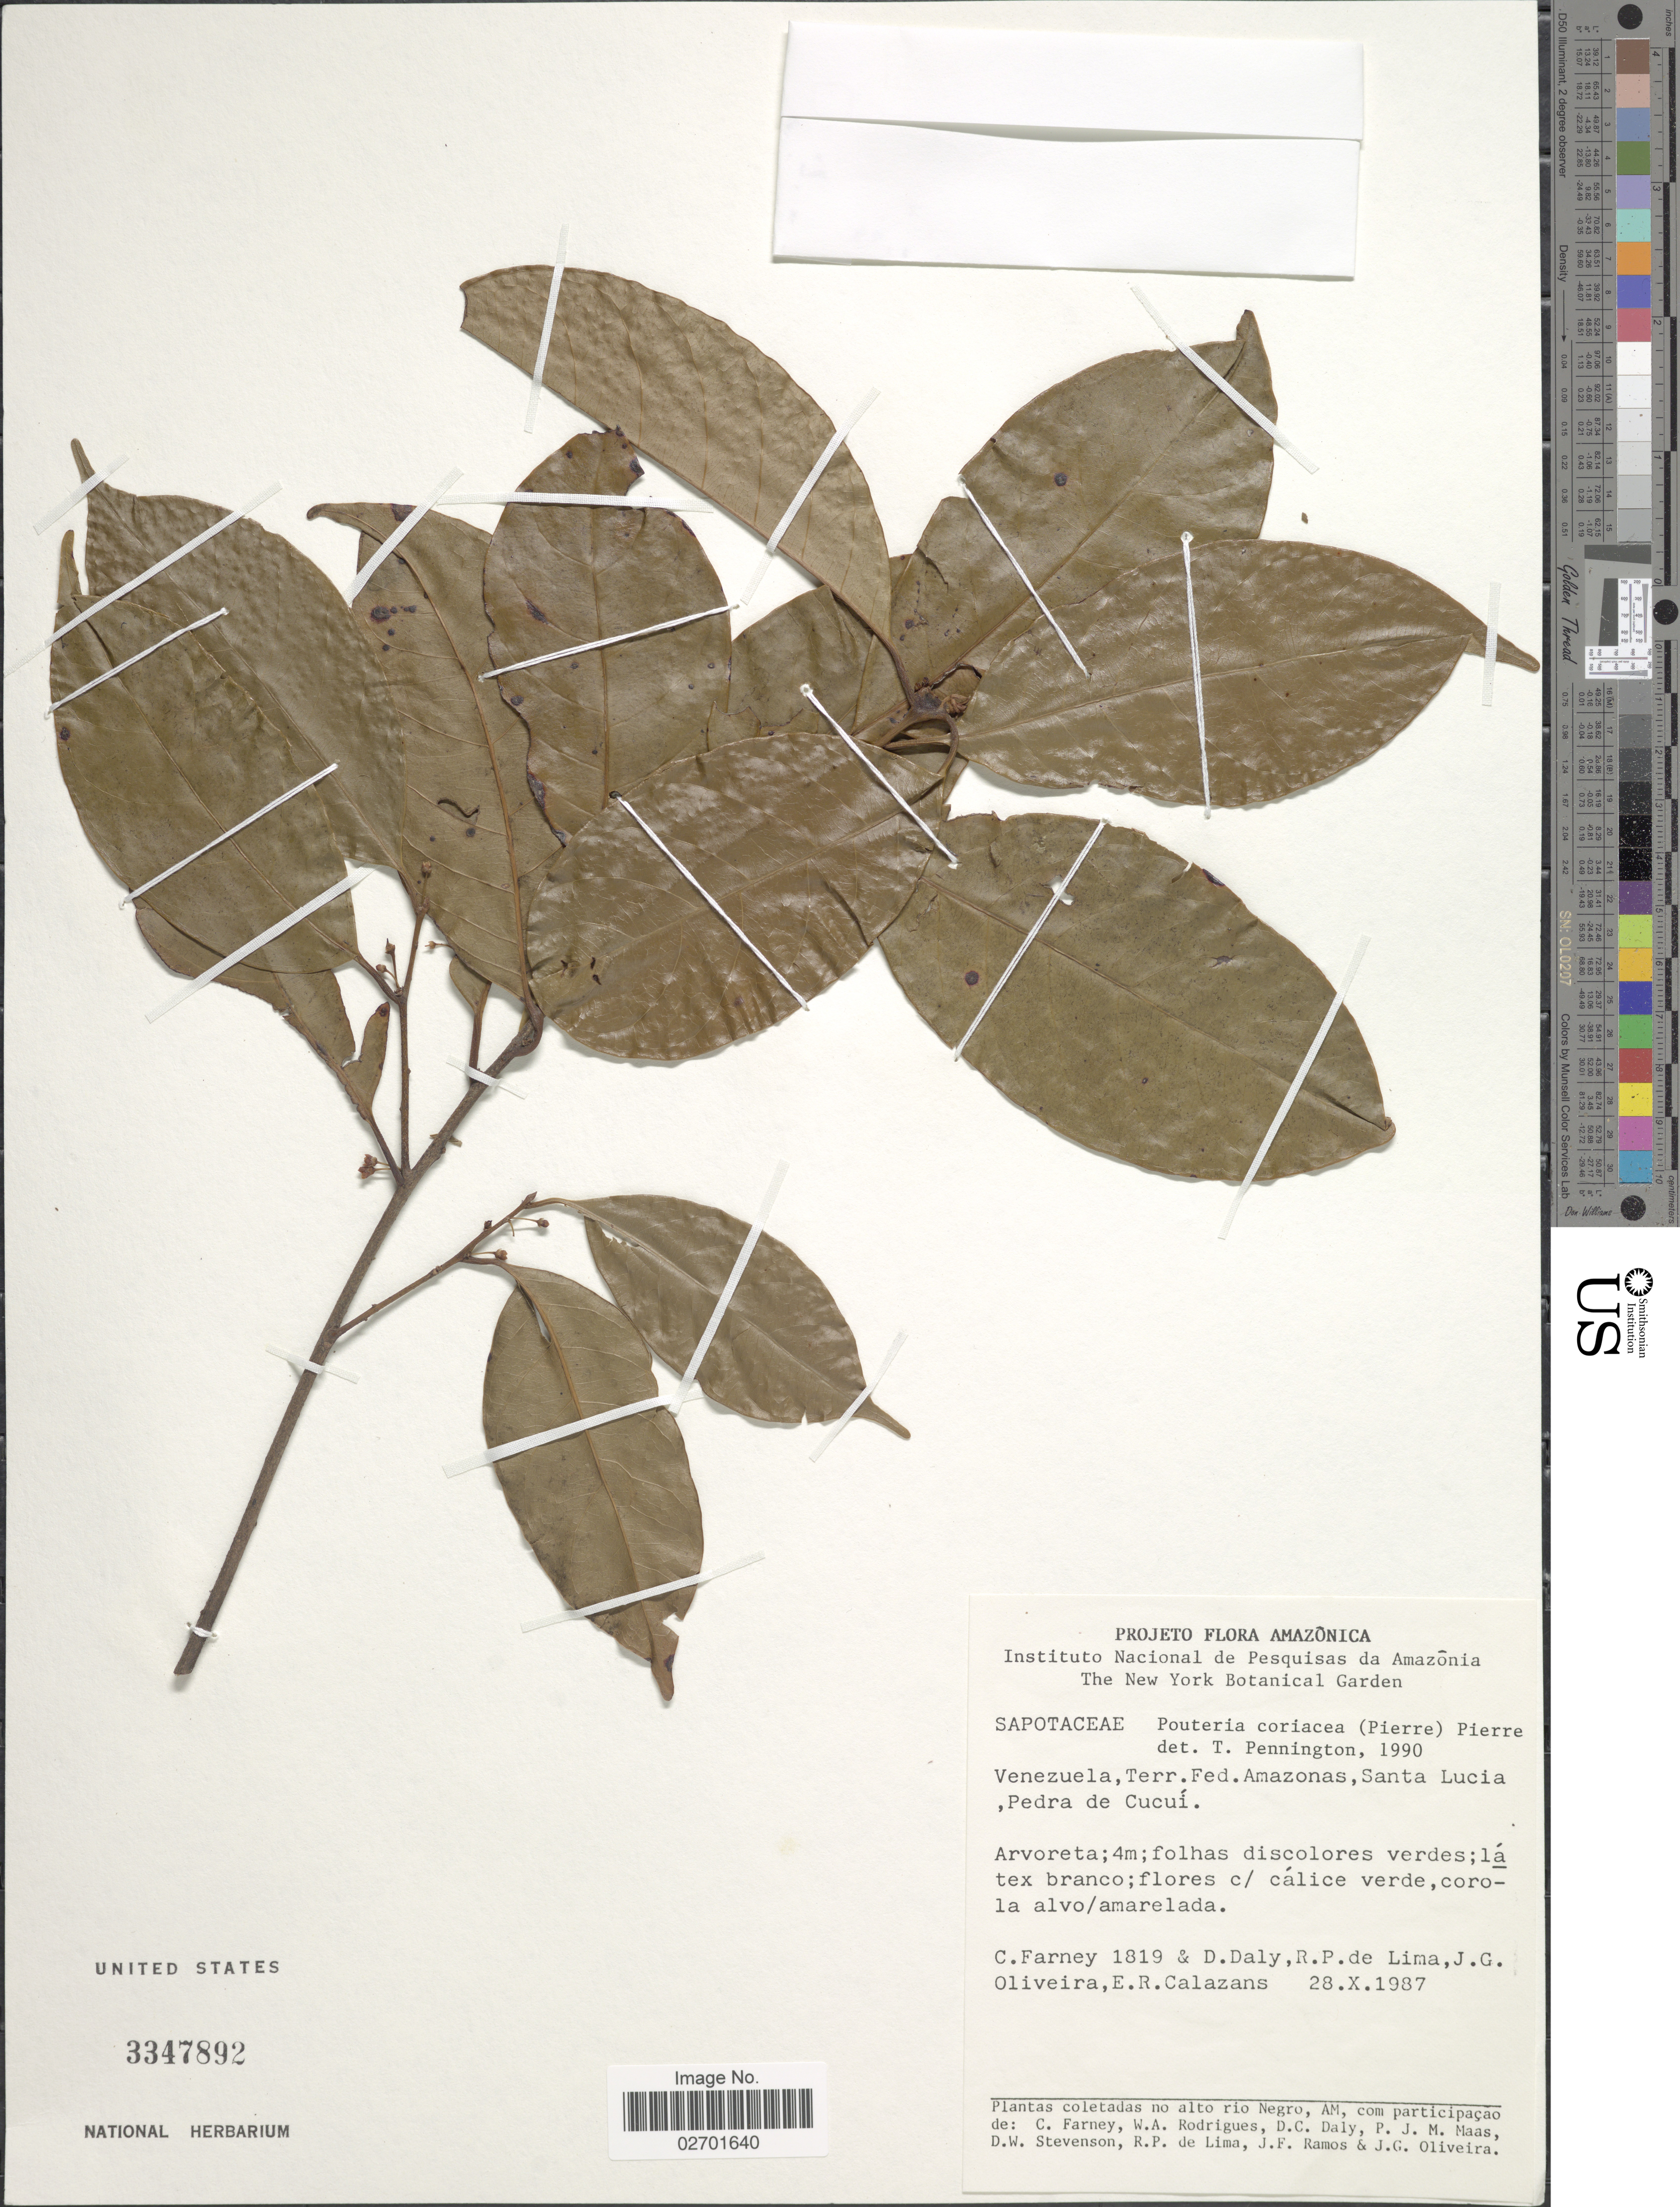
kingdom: Plantae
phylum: Tracheophyta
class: Magnoliopsida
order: Ericales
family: Sapotaceae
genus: Pouteria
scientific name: Pouteria coriacea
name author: (Pierre) Pierre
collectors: C. Farney, D. C. Daly, R. P. Lima, J. G. Oliveira & E. R.Calazans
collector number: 1819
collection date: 1987-10-28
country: Venezuela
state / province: Amazonas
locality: Venezuela, Terr. Fed. Amazonas, Santa Lucia, Pedra de Cucui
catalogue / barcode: US 3347892